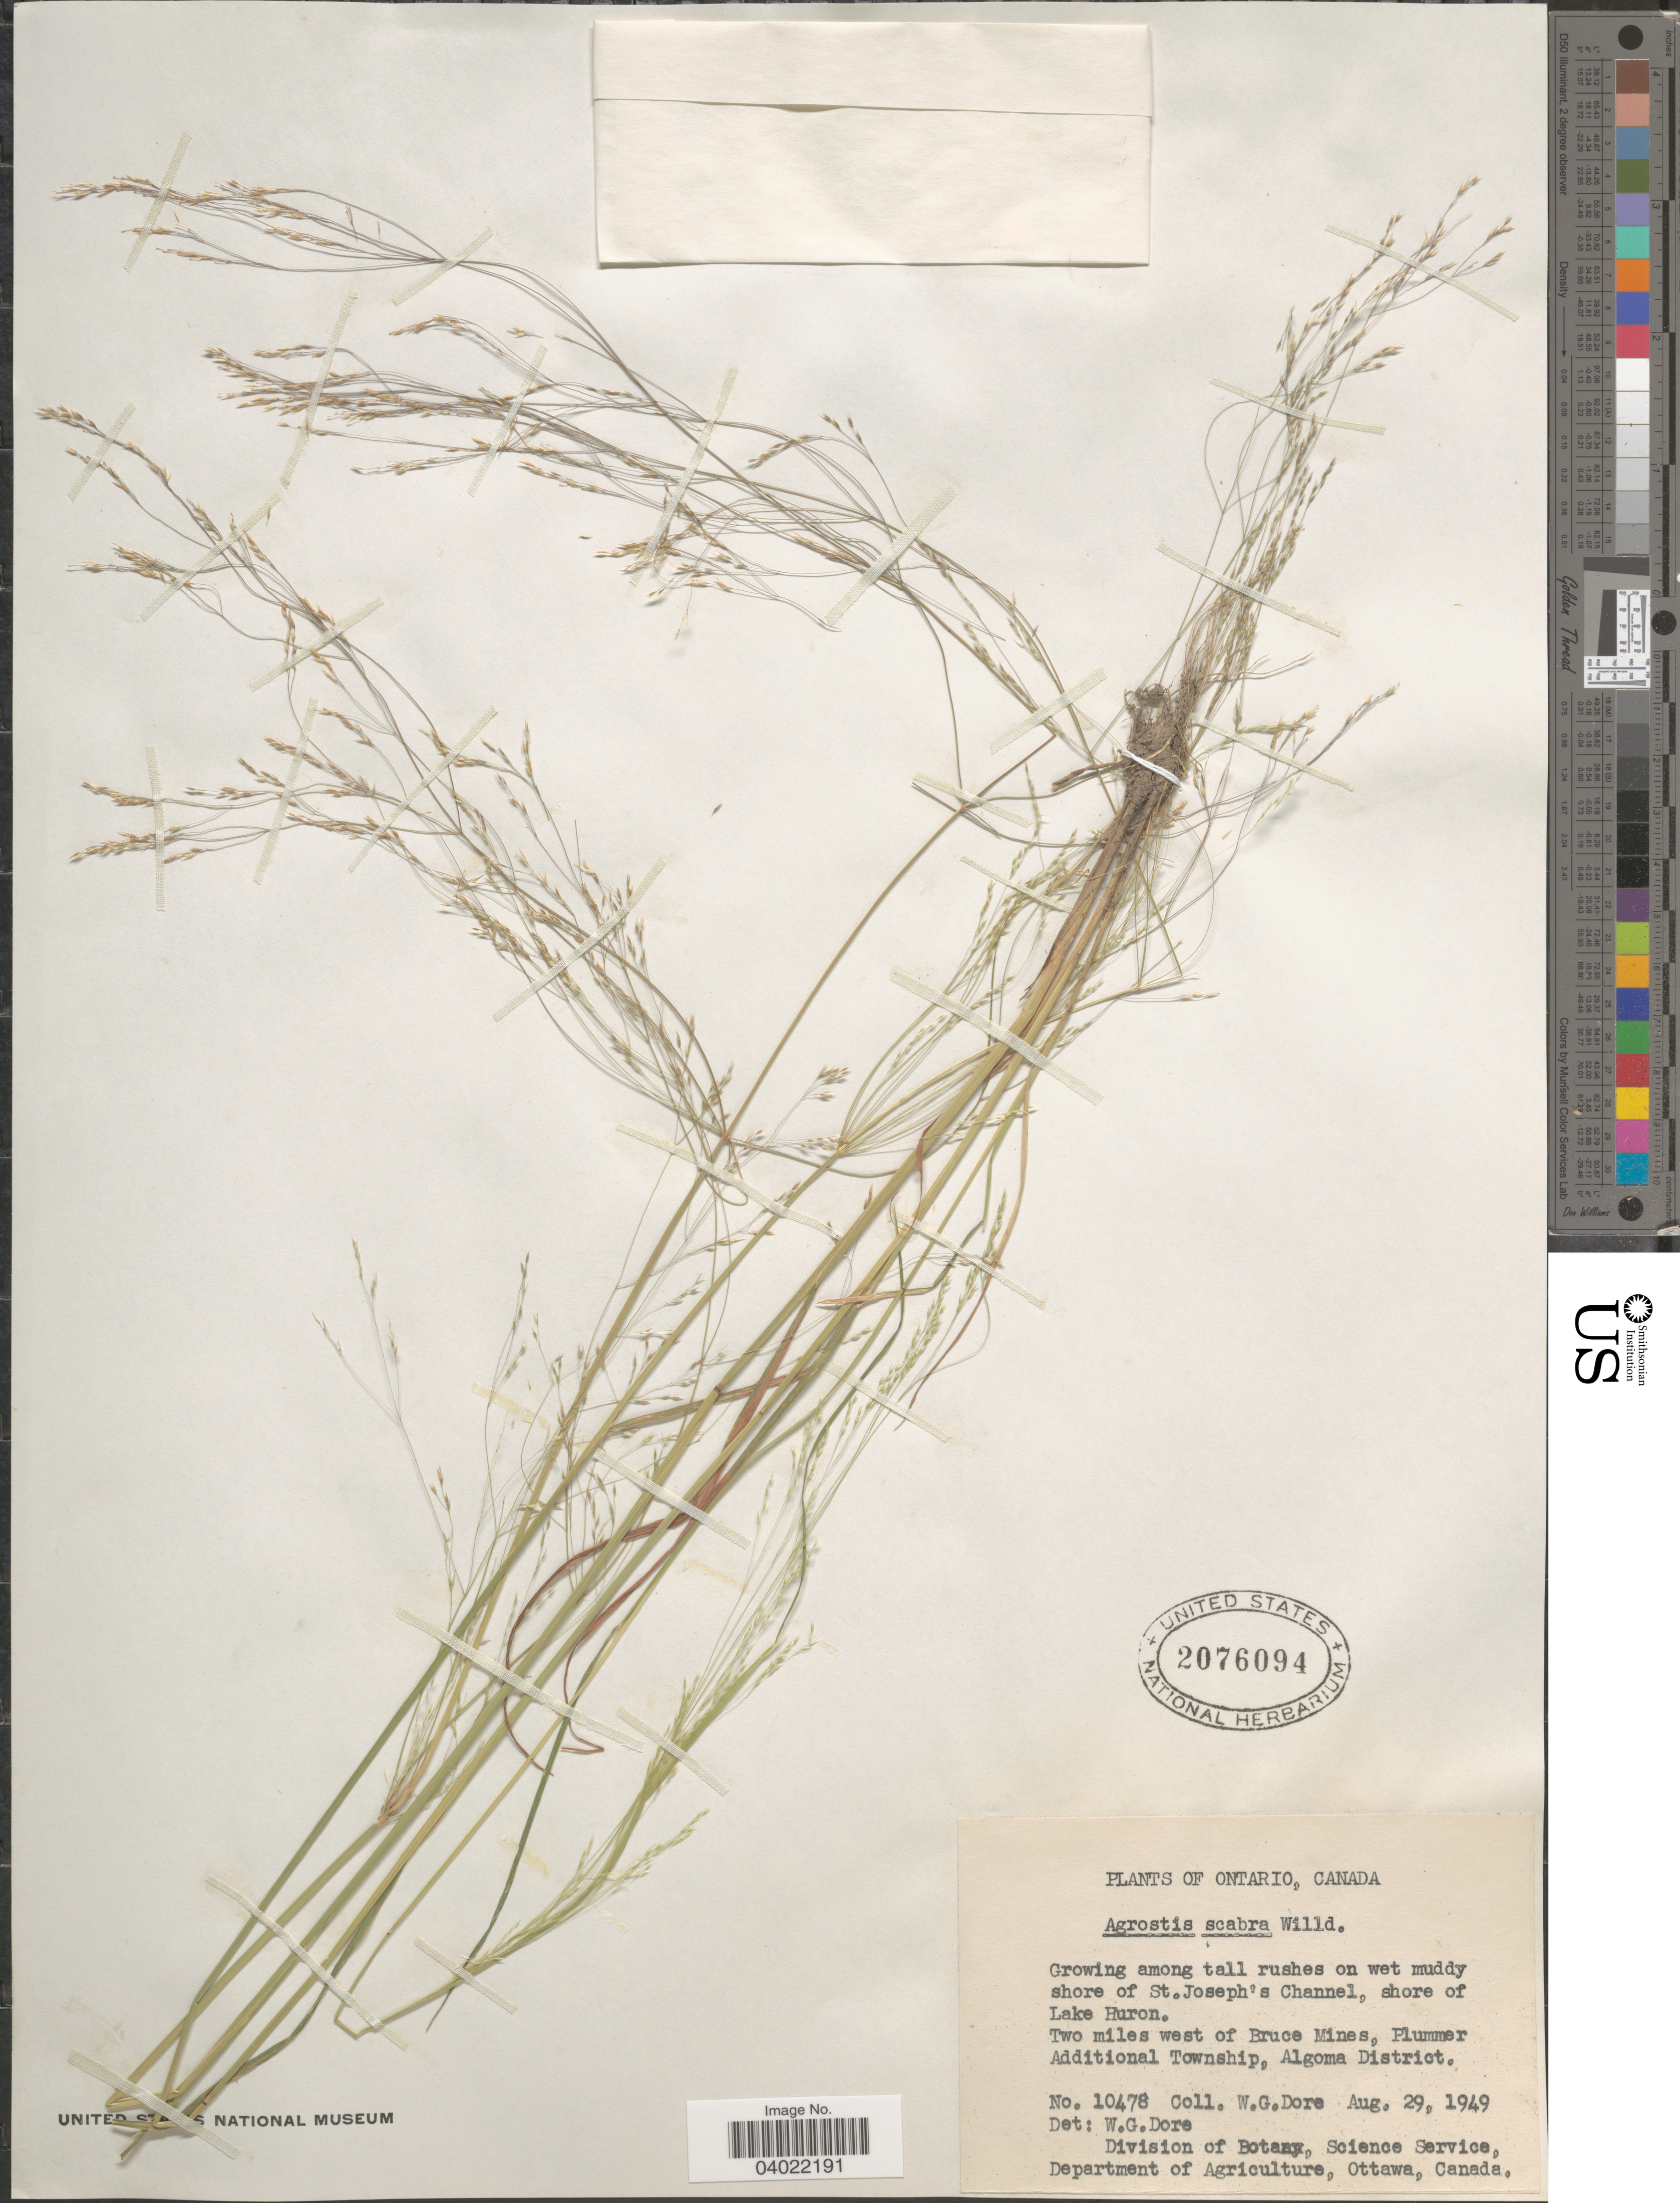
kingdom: Plantae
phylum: Tracheophyta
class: Liliopsida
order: Poales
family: Poaceae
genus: Agrostis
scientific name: Agrostis scabra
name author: Willd.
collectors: W. Dore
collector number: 10478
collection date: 1949-08-29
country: Canada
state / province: Ontario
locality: On wet muddy shore of St. Joseph's Channel, shore of Lake Huron. Two miles west of Bruce Mines, Plummer Additional Township, Algoma District.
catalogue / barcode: US 2076094